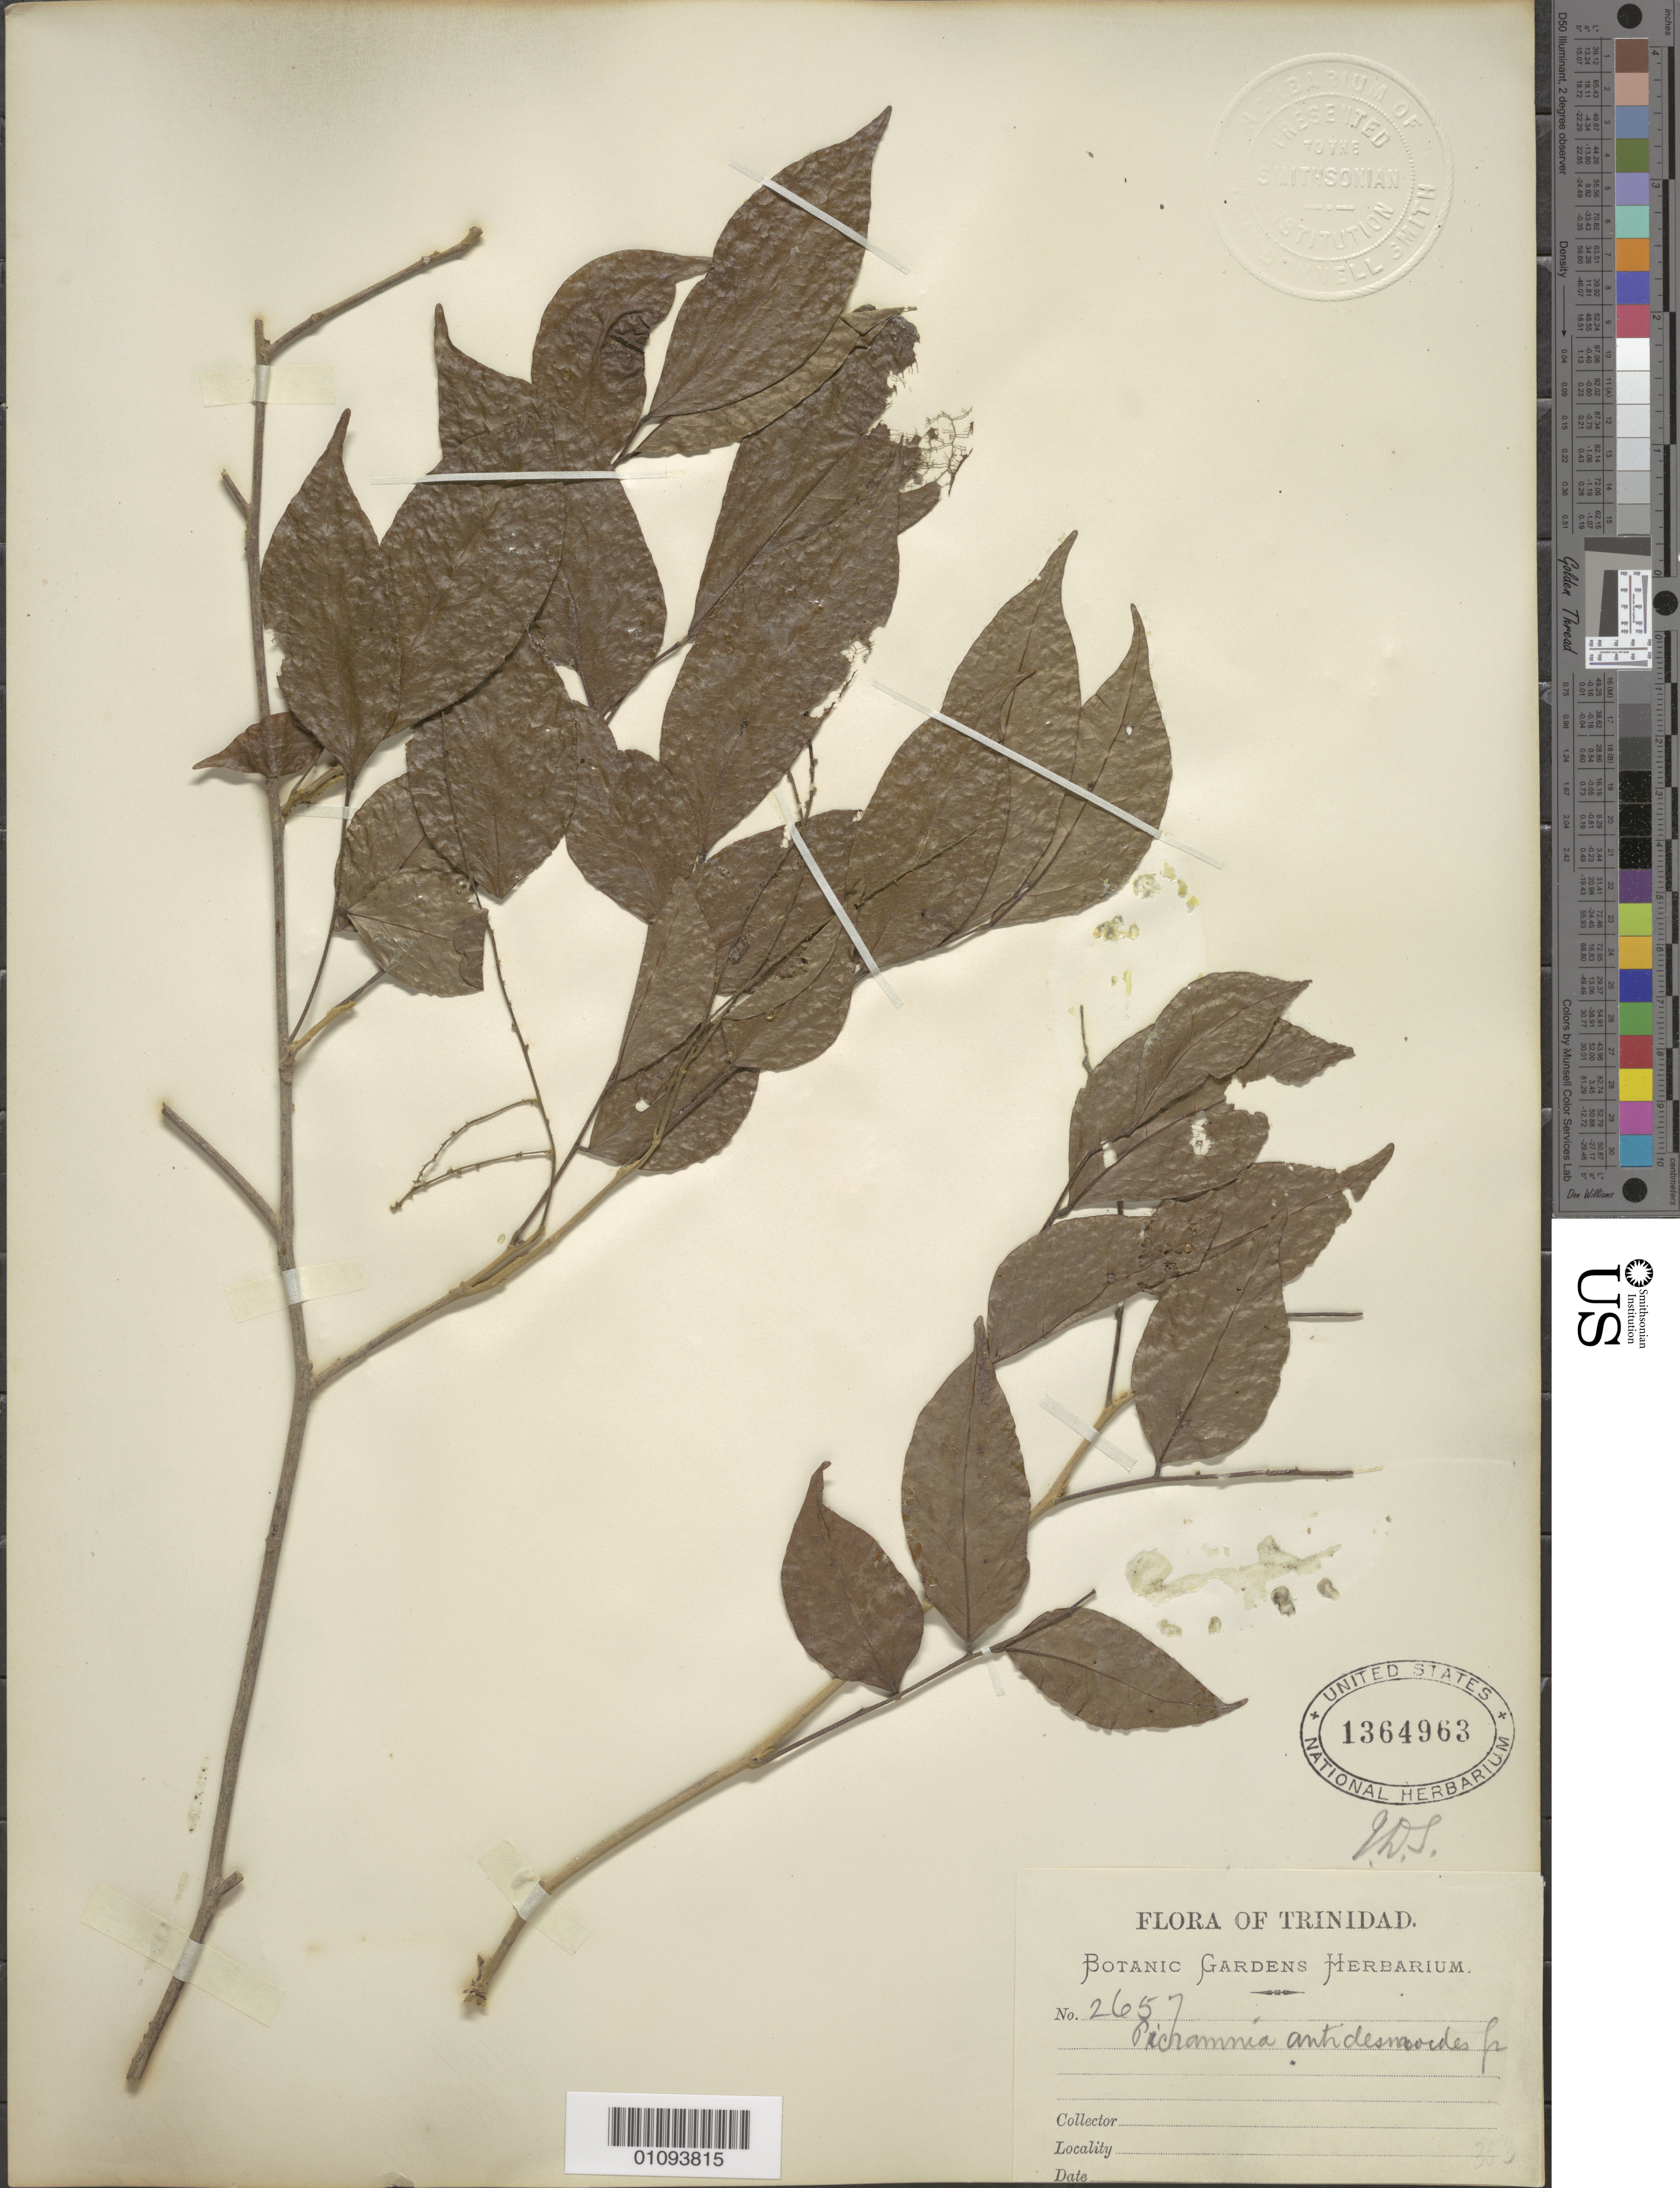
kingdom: Plantae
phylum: Tracheophyta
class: Magnoliopsida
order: Picramniales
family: Picramniaceae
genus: Picramnia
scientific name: Picramnia antidesmoides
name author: Griseb.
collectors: Botanic Gardens Herbarium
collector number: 2657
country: Trinidad and Tobago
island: Trinidad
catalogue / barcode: US 1364963